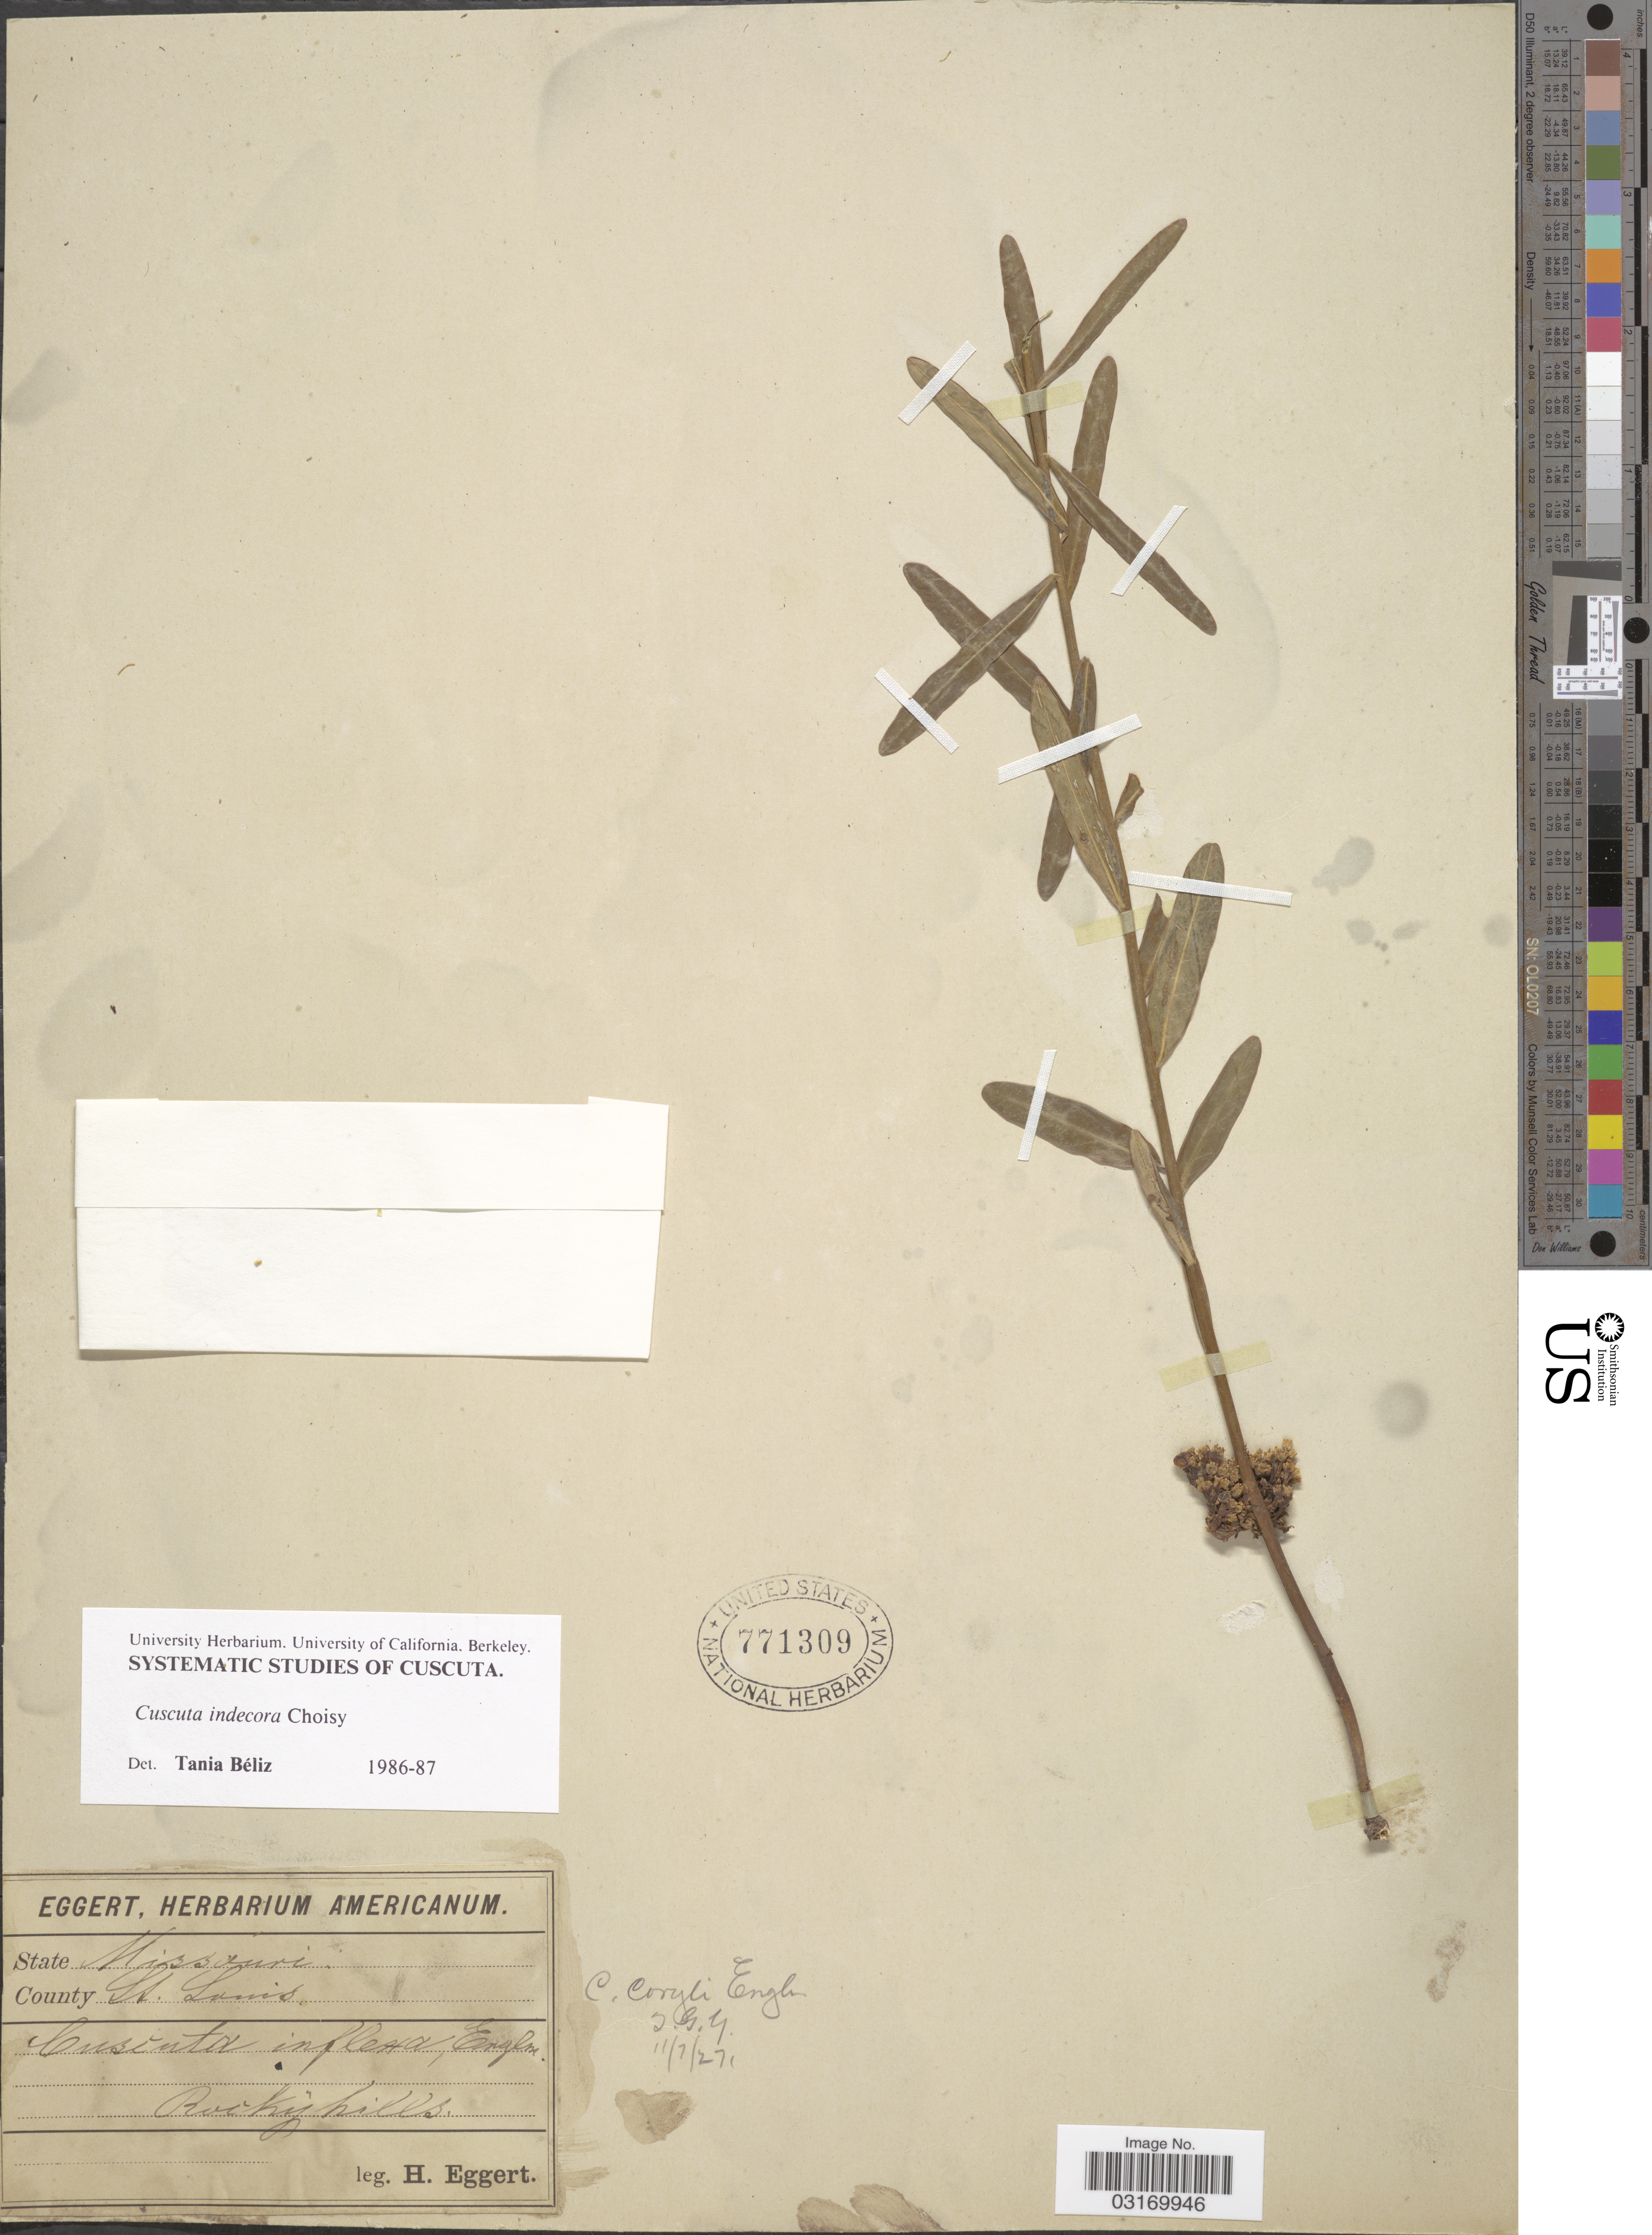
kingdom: Plantae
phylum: Tracheophyta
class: Magnoliopsida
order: Solanales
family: Convolvulaceae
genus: Cuscuta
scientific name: Cuscuta indecora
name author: Choisy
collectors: H. Eggert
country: United States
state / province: Missouri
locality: County St. Louis. Rocky hills.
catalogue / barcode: US 771309